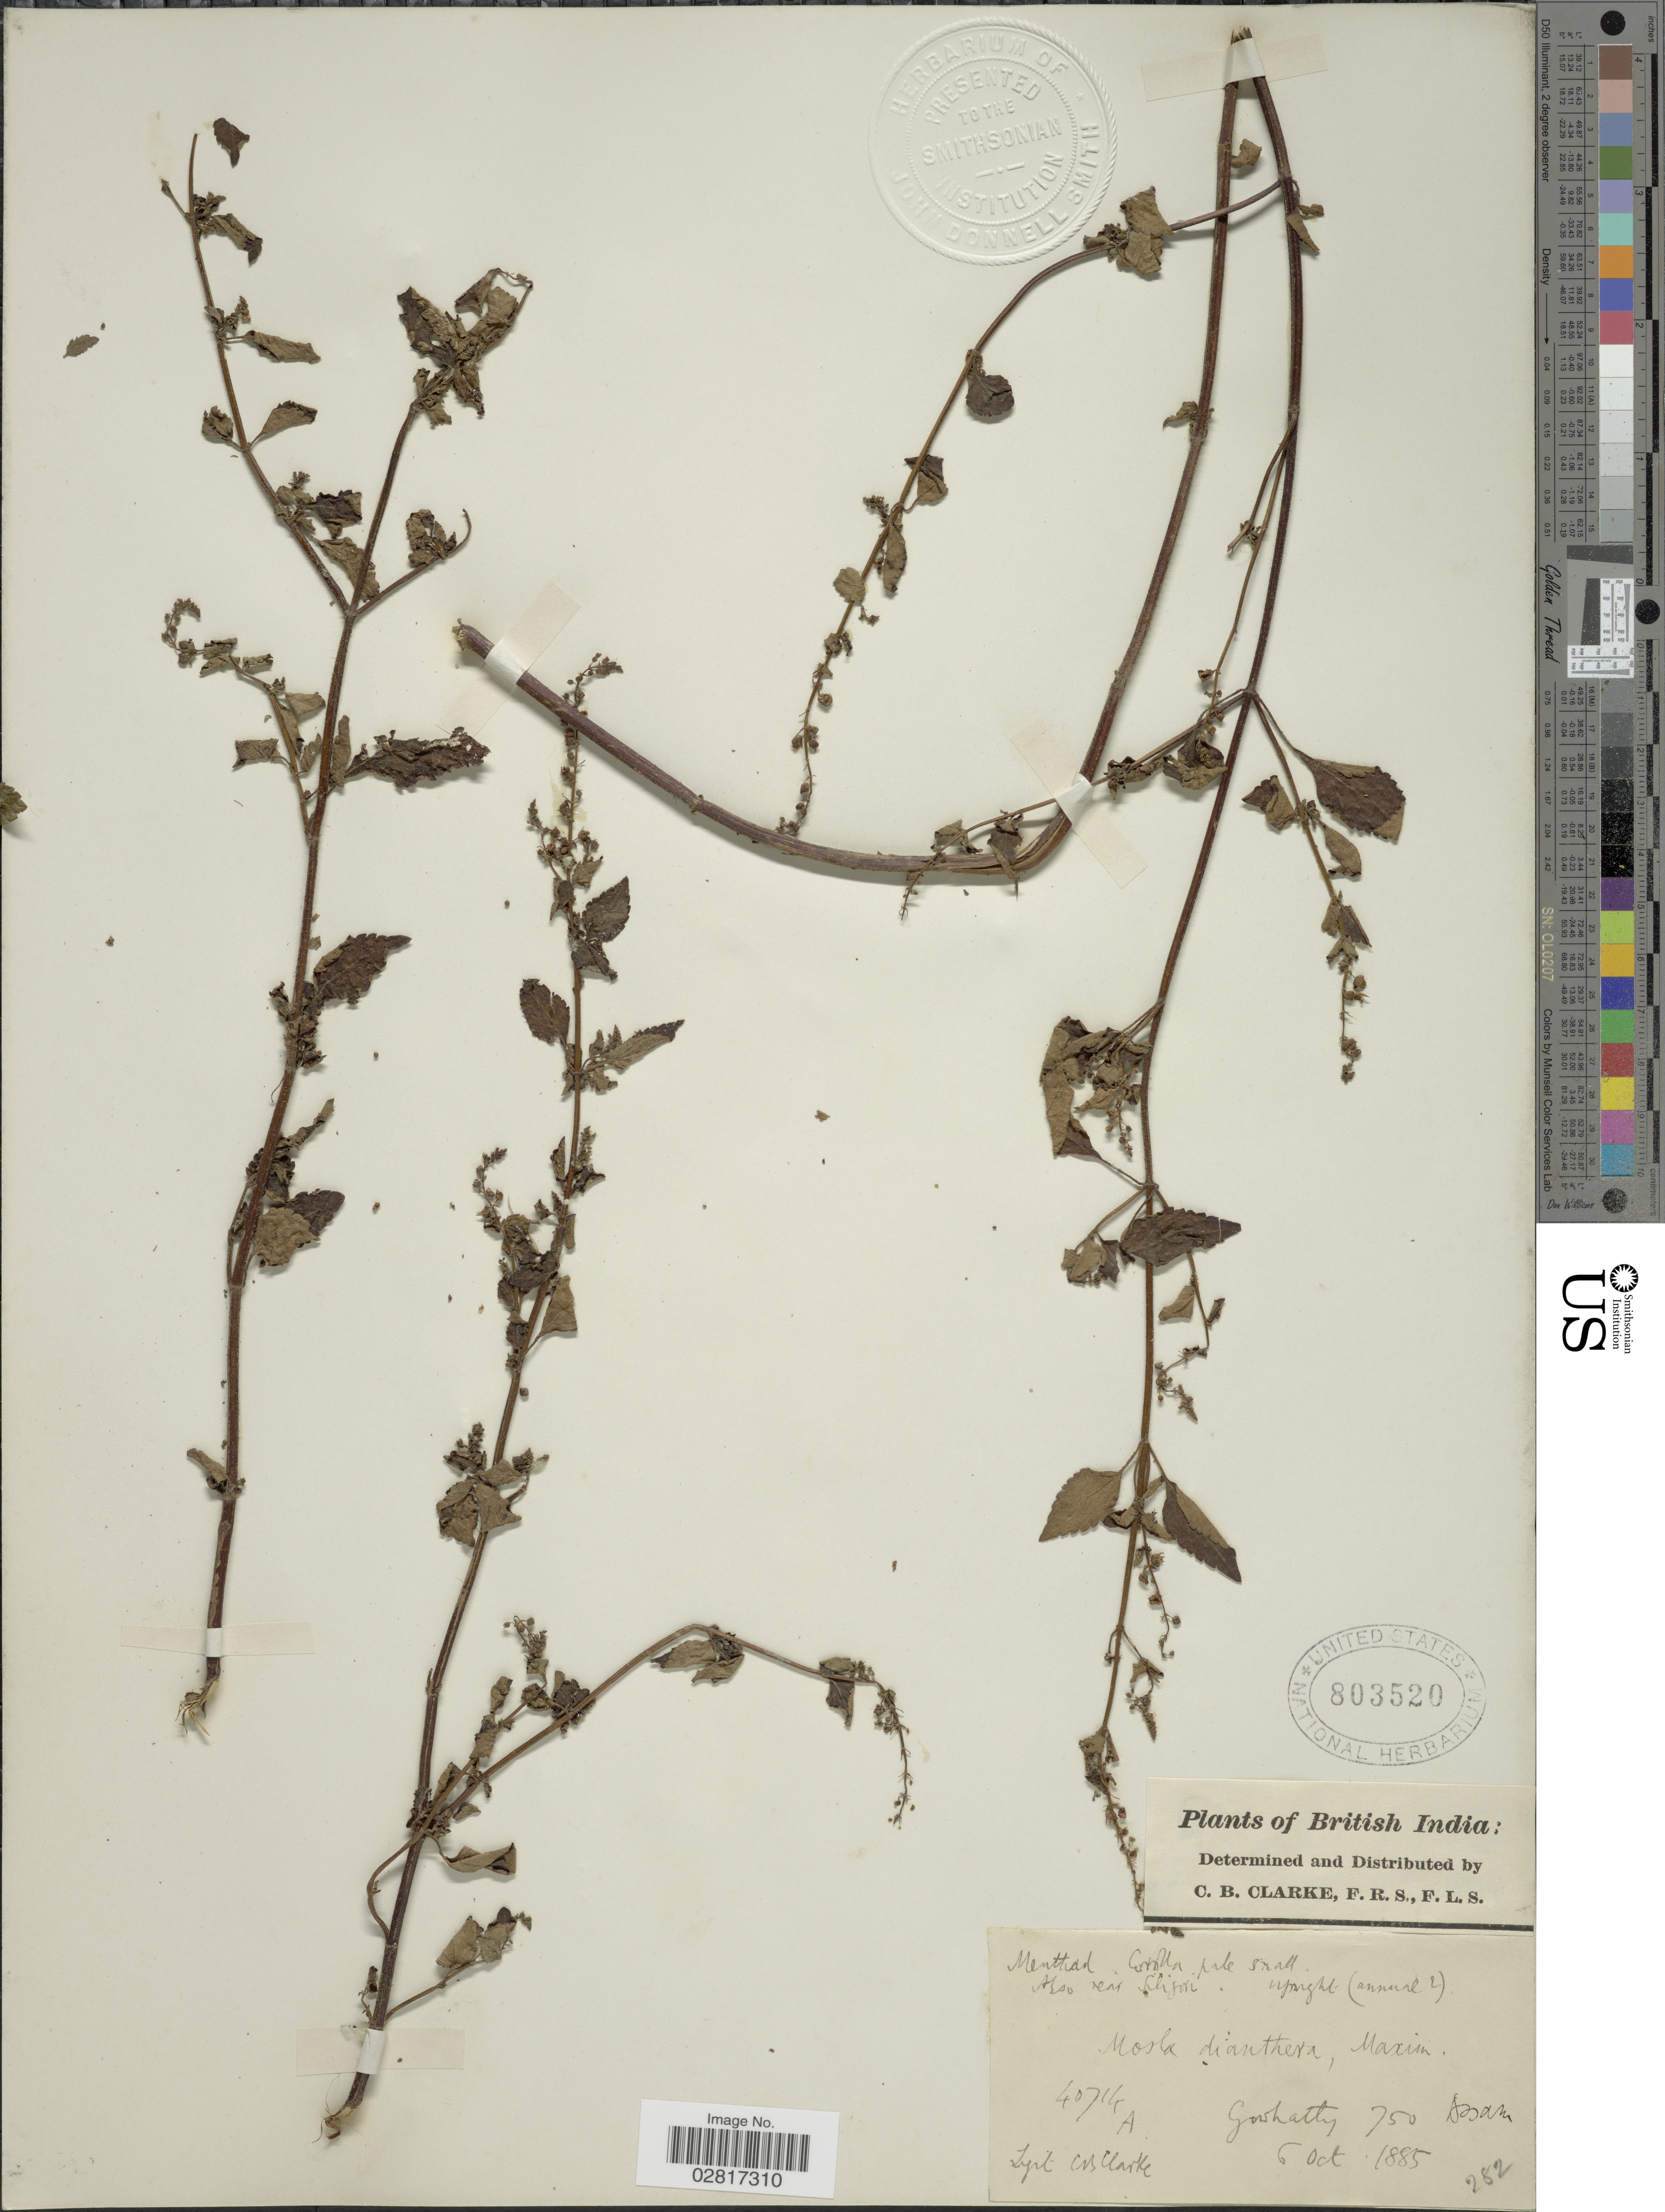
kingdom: Plantae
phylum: Tracheophyta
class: Magnoliopsida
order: Lamiales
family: Lamiaceae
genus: Mosla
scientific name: Mosla dianthera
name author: (Roxb.) Maxim.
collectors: C. B. Clarke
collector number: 40714A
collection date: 1885-10-06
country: India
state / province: Assam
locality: British India. Gowhatty.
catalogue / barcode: US 803520